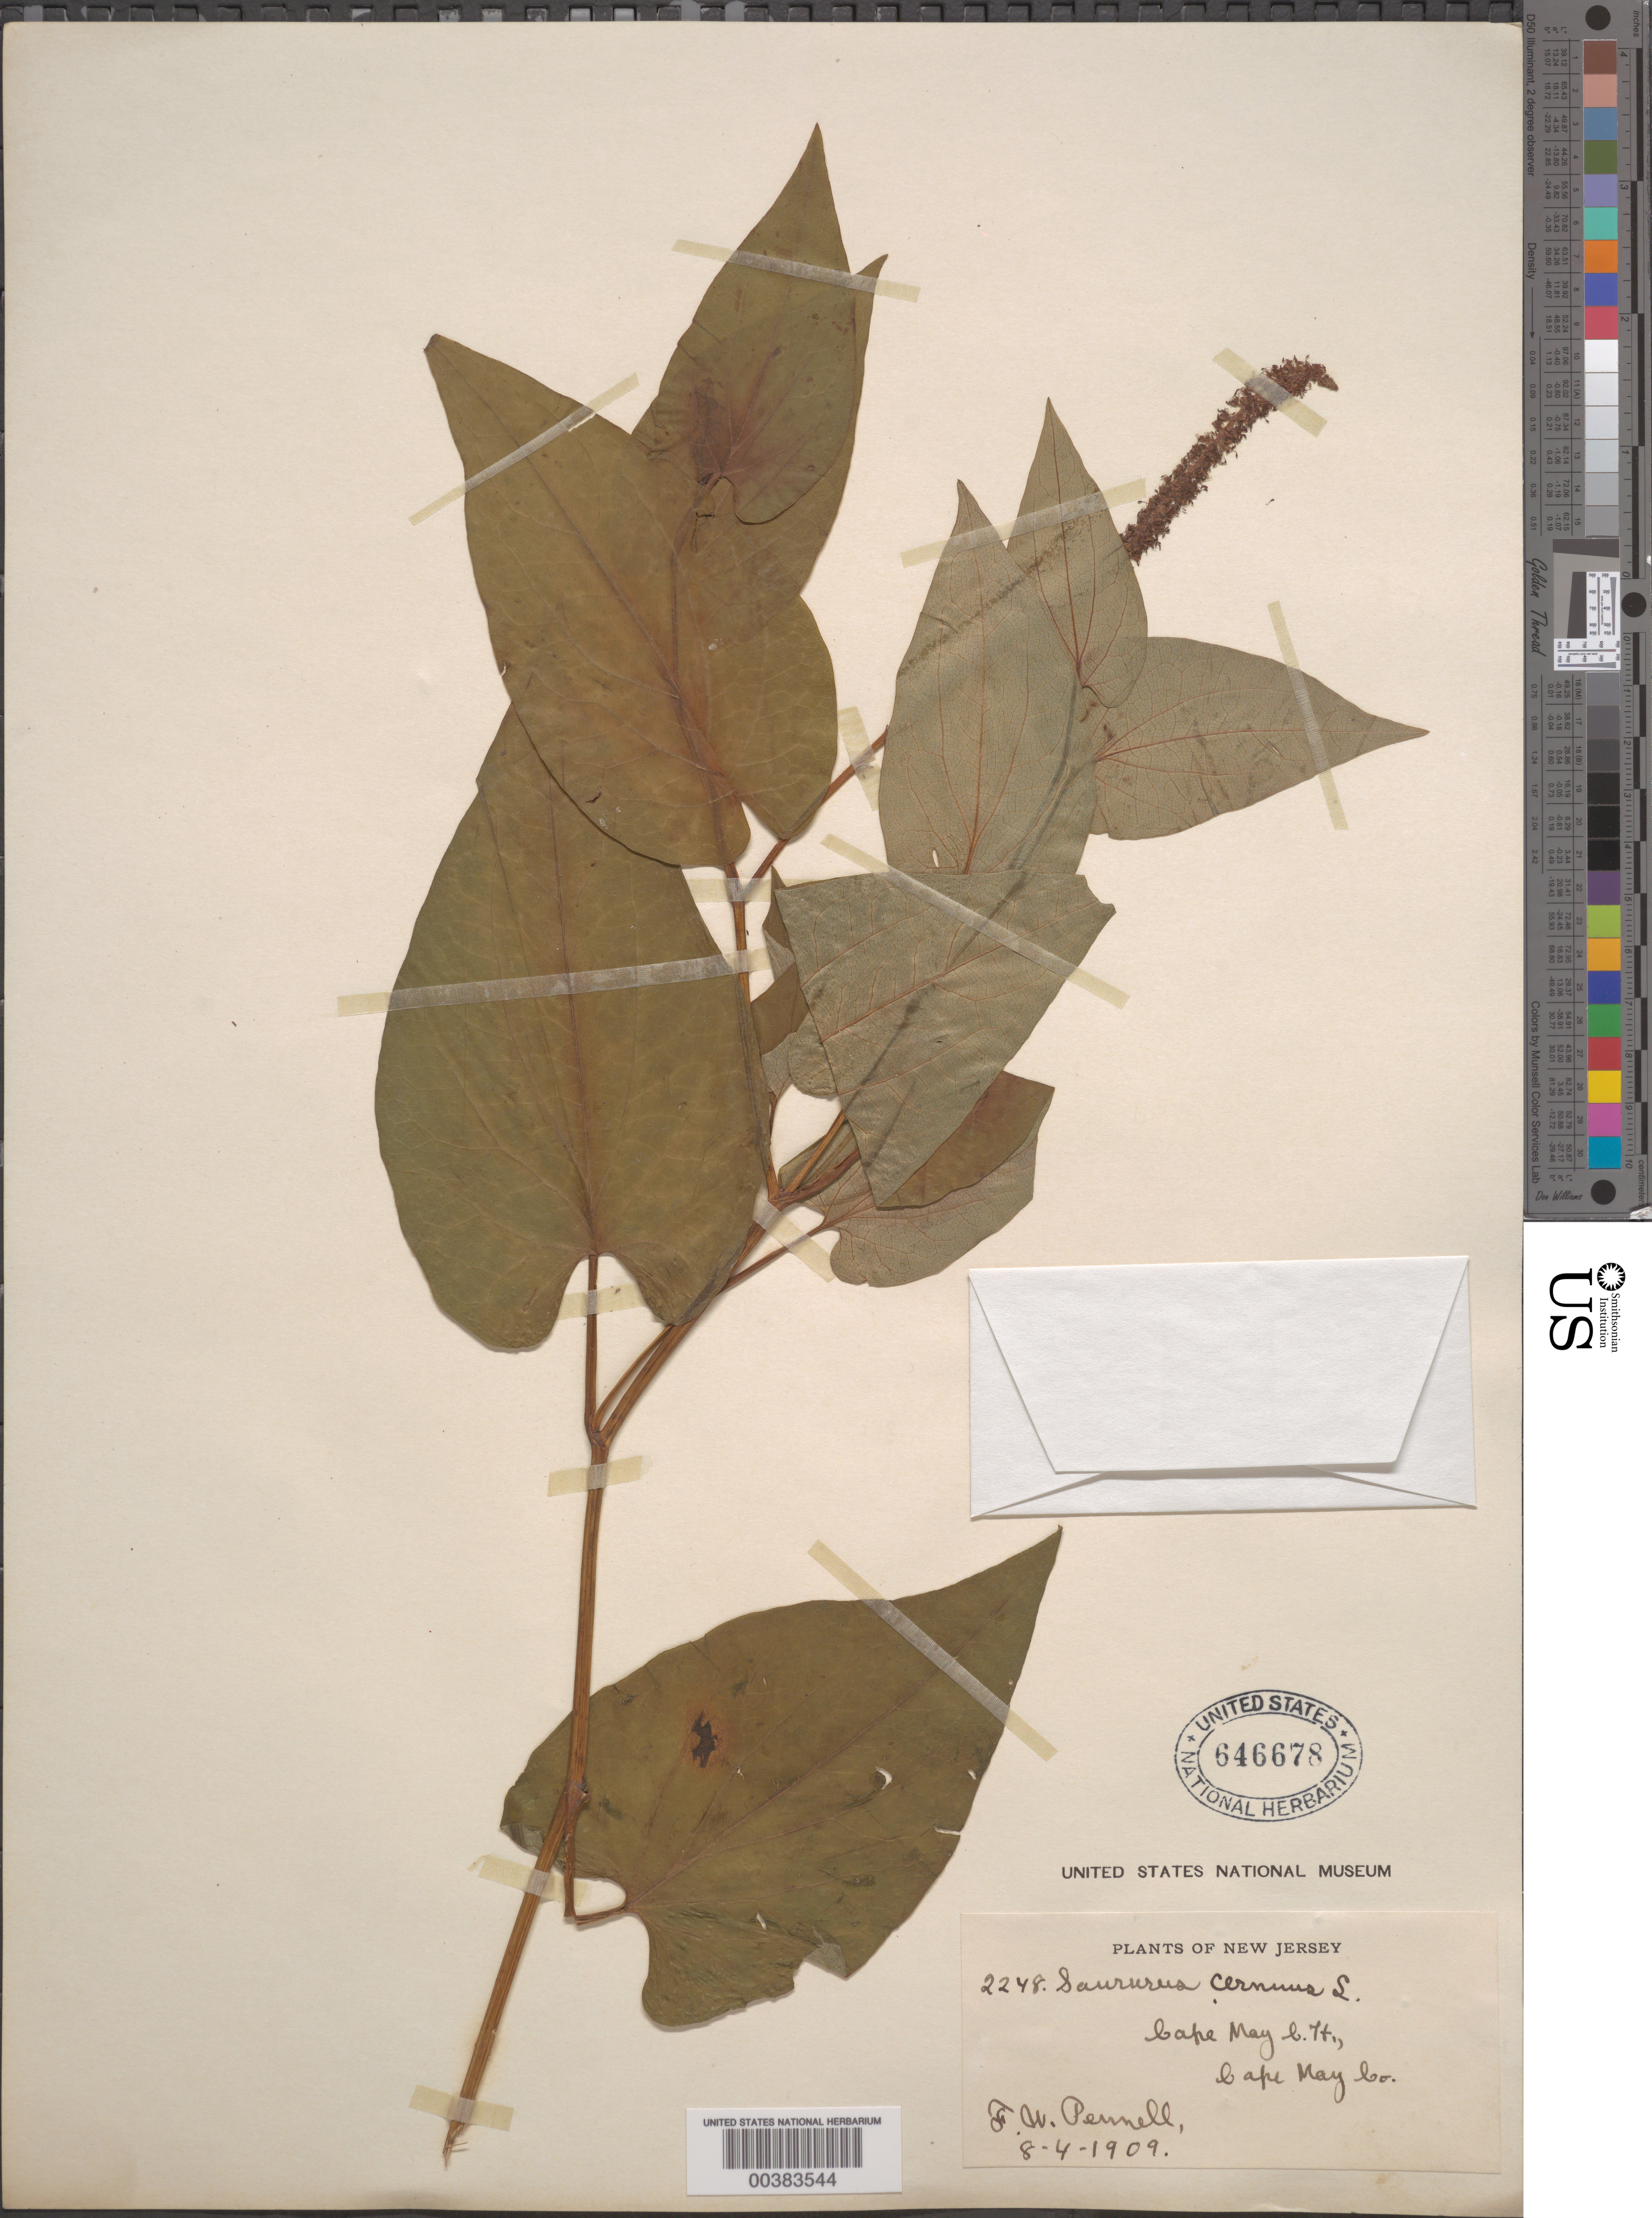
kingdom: Plantae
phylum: Tracheophyta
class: Magnoliopsida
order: Piperales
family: Saururaceae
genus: Saururus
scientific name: Saururus cernuus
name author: L.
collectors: F. W. Pennell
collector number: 2248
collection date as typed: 08 Apr 1909 or 04 Aug 1909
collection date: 1909-04-08 or 1909-08-04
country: United States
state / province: New Jersey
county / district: Cape May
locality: Cape may l.h.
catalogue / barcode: US 646678